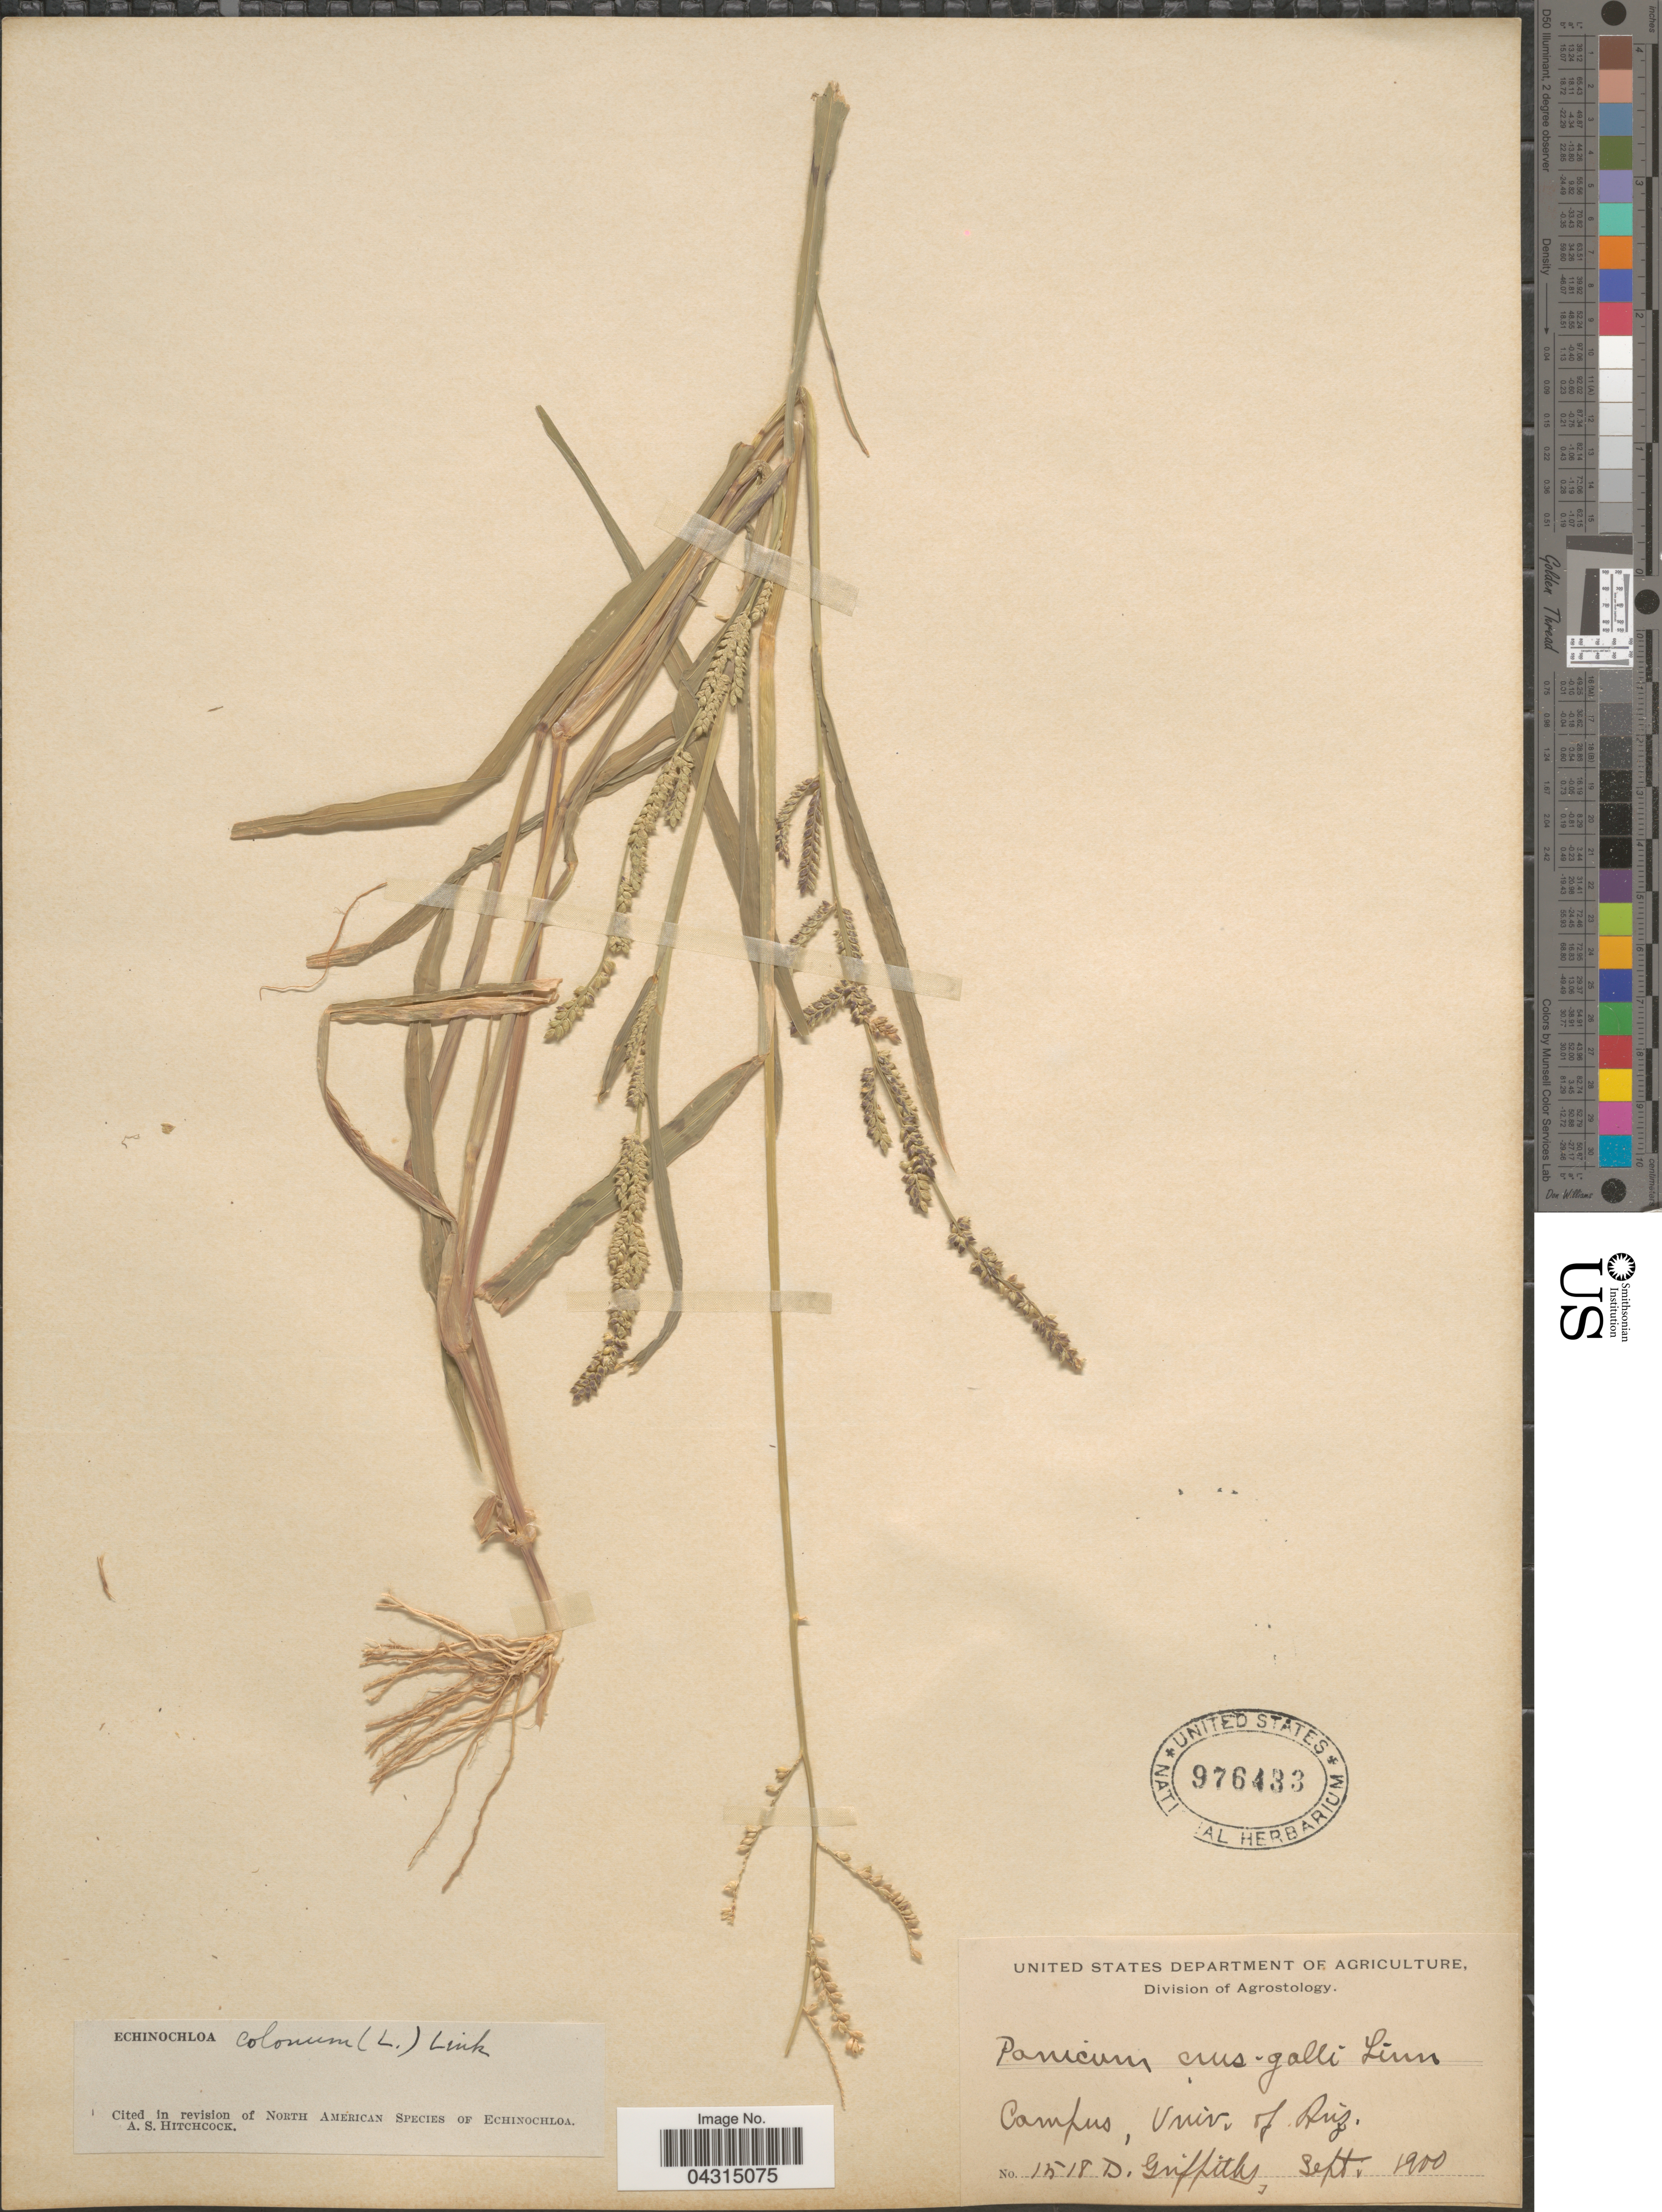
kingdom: Plantae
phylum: Tracheophyta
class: Liliopsida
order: Poales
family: Poaceae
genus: Echinochloa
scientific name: Echinochloa colona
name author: (L.) Link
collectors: D. Griffiths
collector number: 1518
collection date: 1900-09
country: United States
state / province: Arizona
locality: Campus, Univ. of Ariz.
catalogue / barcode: US 976433